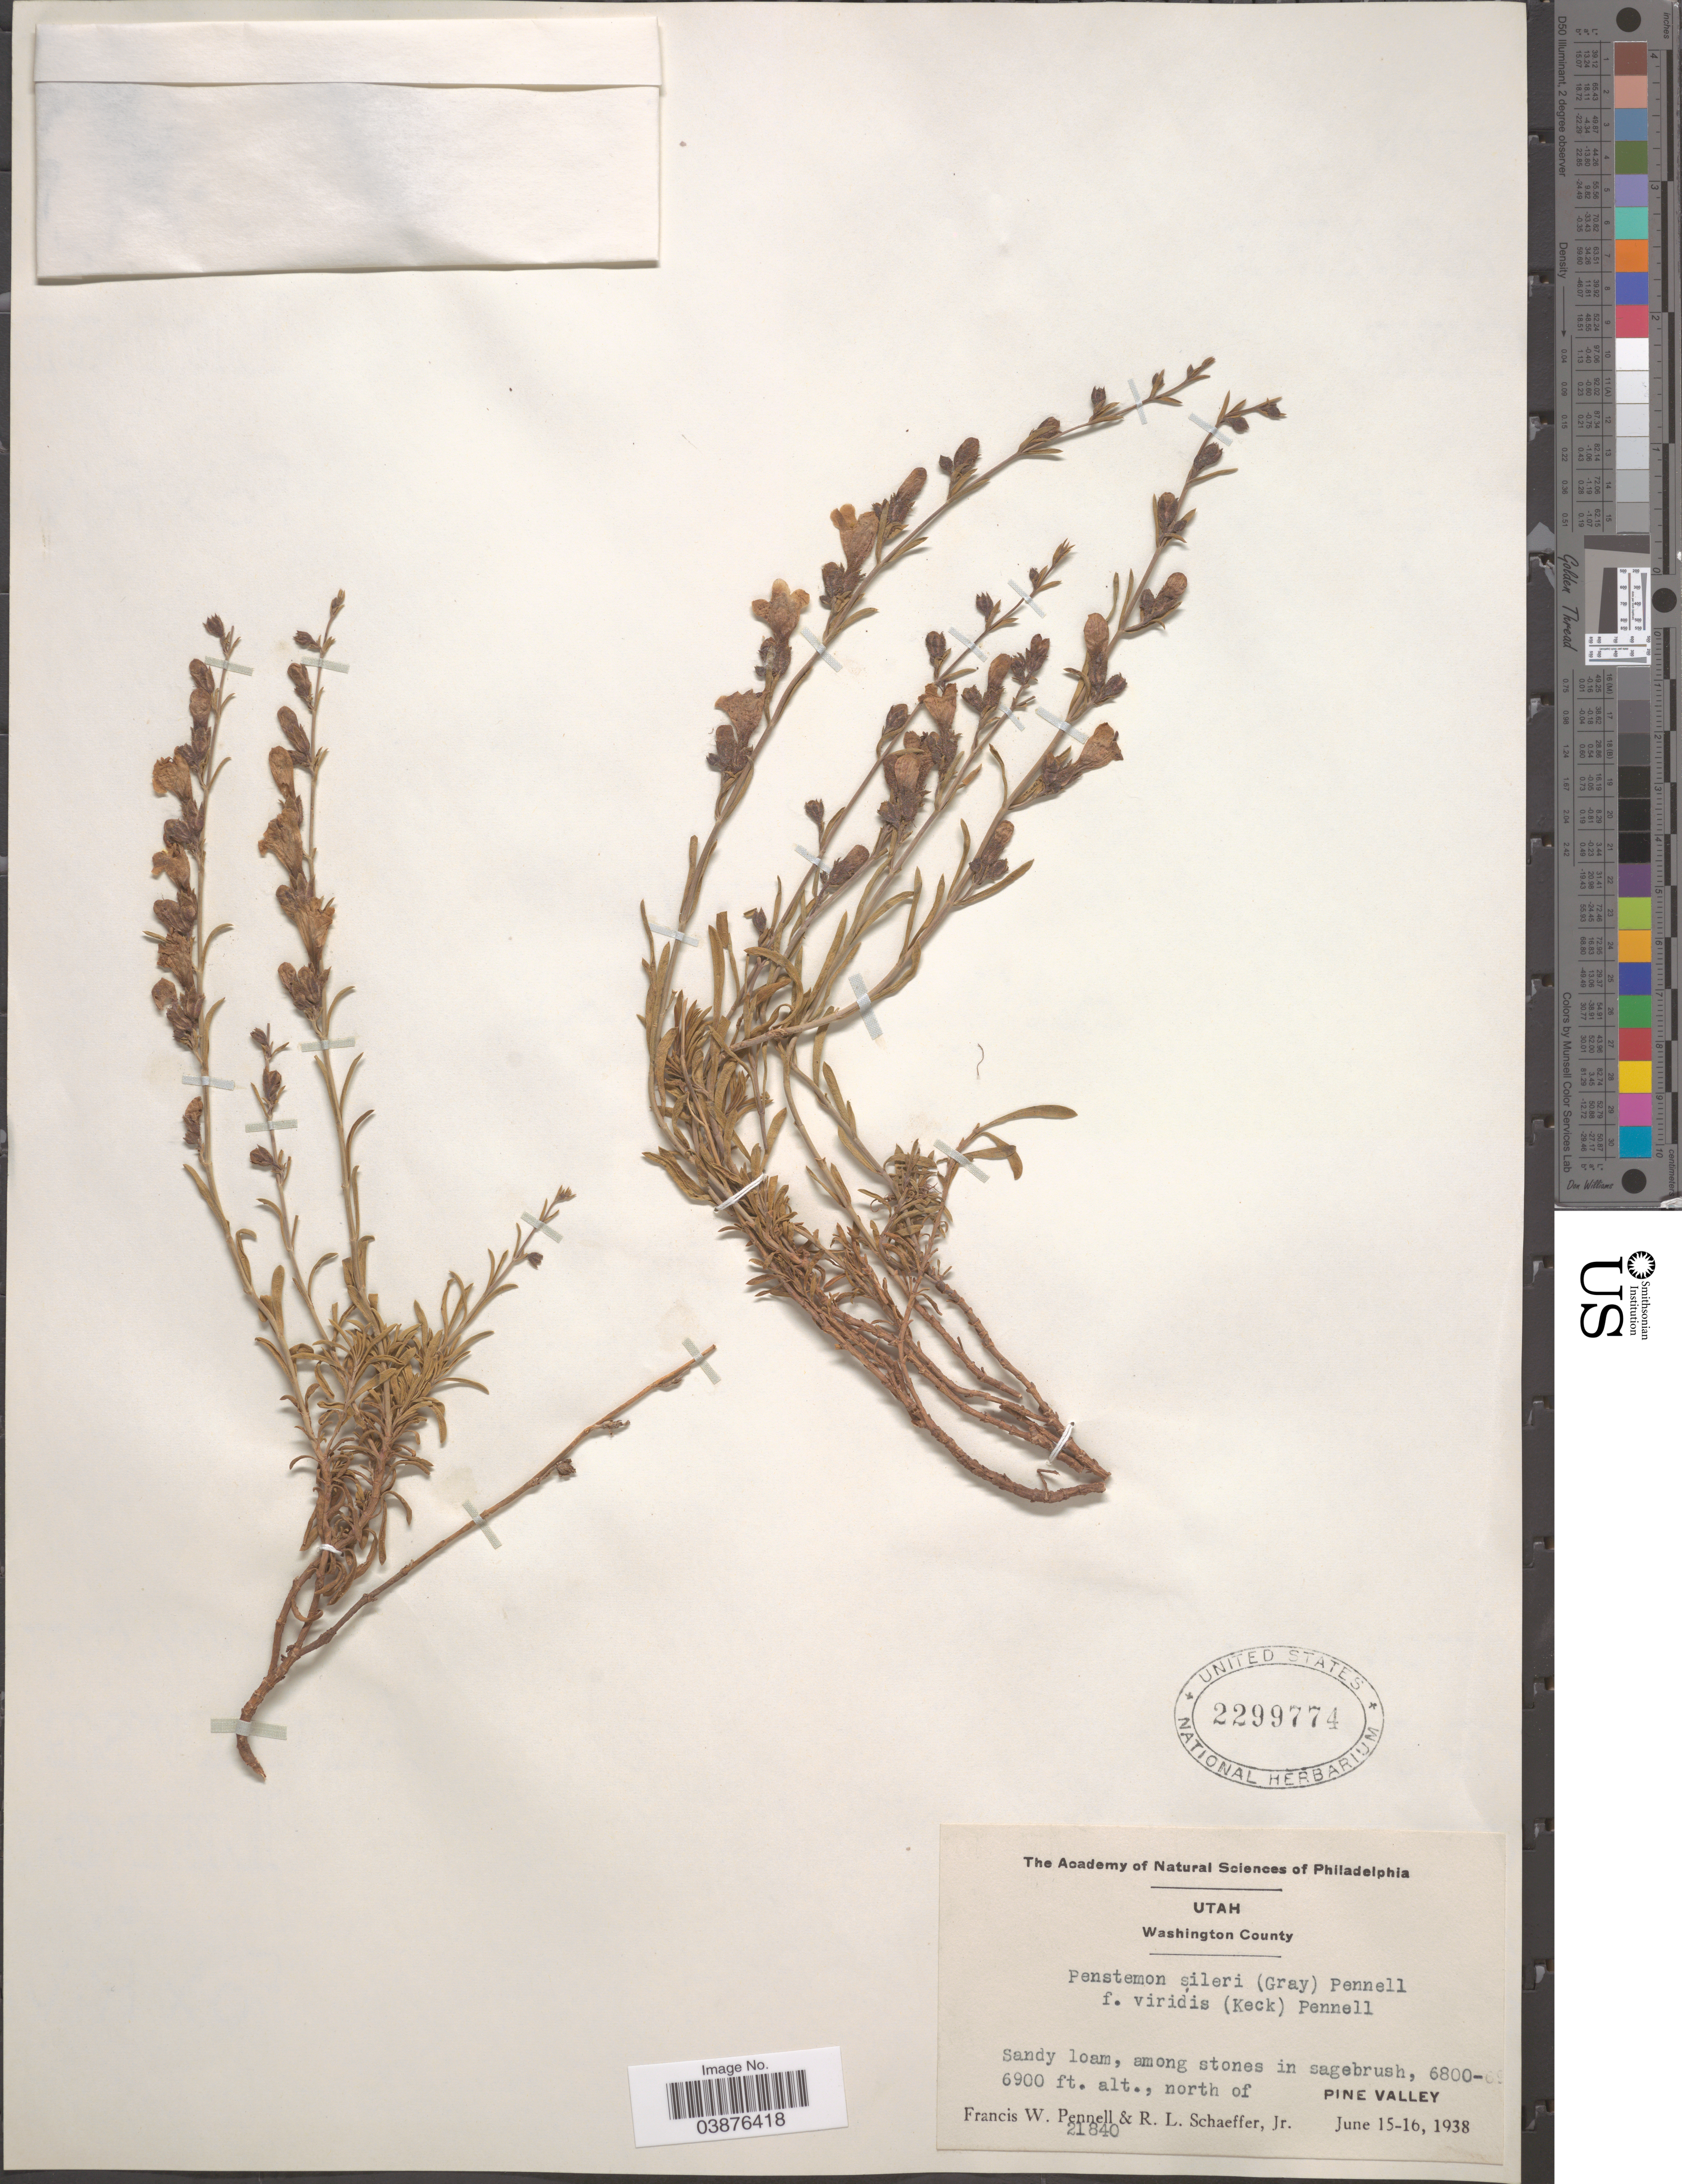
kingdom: Plantae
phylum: Tracheophyta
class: Magnoliopsida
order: Lamiales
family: Plantaginaceae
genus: Penstemon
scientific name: Penstemon linarioides var. viridis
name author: D.D. Keck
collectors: F. W. Pennell & R. L. Schaeffer Jr.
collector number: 21840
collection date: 1938-06-15/1938-06-16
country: United States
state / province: Utah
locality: Washington County. Sandy loam, among stones in sagebrush, north of Pine Valley.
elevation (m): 2073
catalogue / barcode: US 2299774